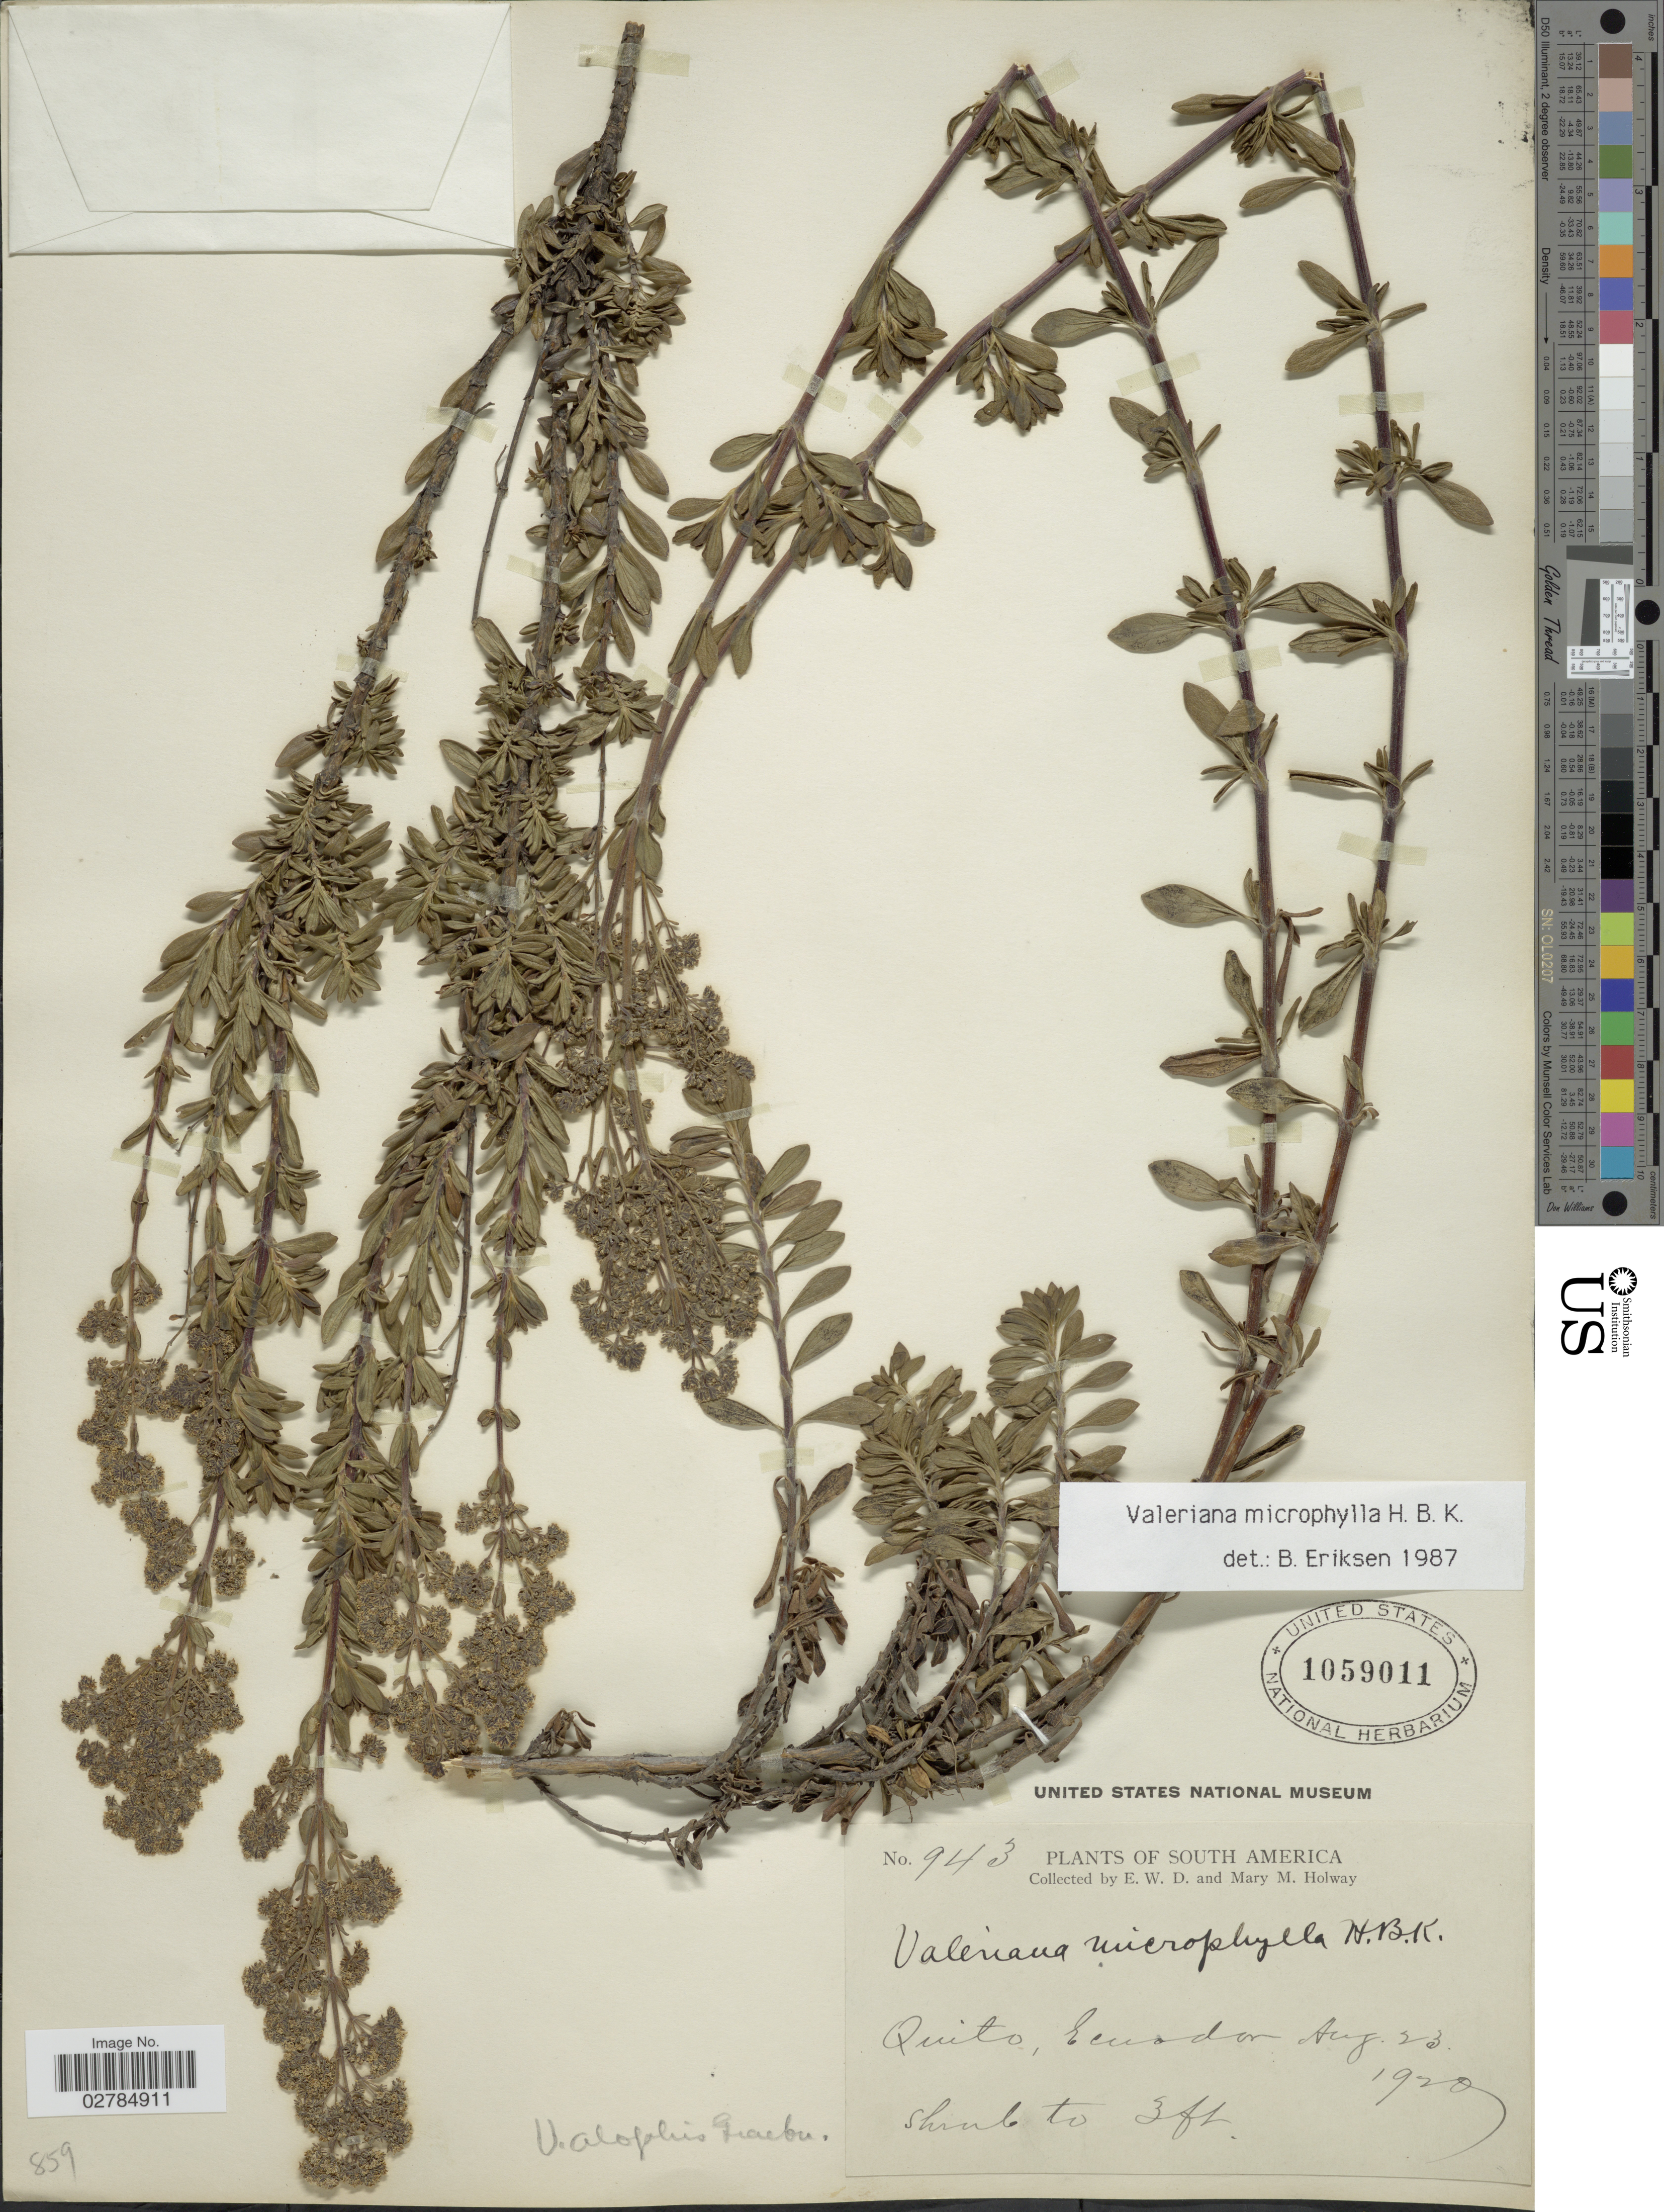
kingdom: Plantae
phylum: Tracheophyta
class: Magnoliopsida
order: Dipsacales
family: Caprifoliaceae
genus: Valeriana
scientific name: Valeriana microphylla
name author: Kunth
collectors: E. W. D. Holway & M. M. Holway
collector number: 943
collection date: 1920-08-23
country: Ecuador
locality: Quito.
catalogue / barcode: US 1059011